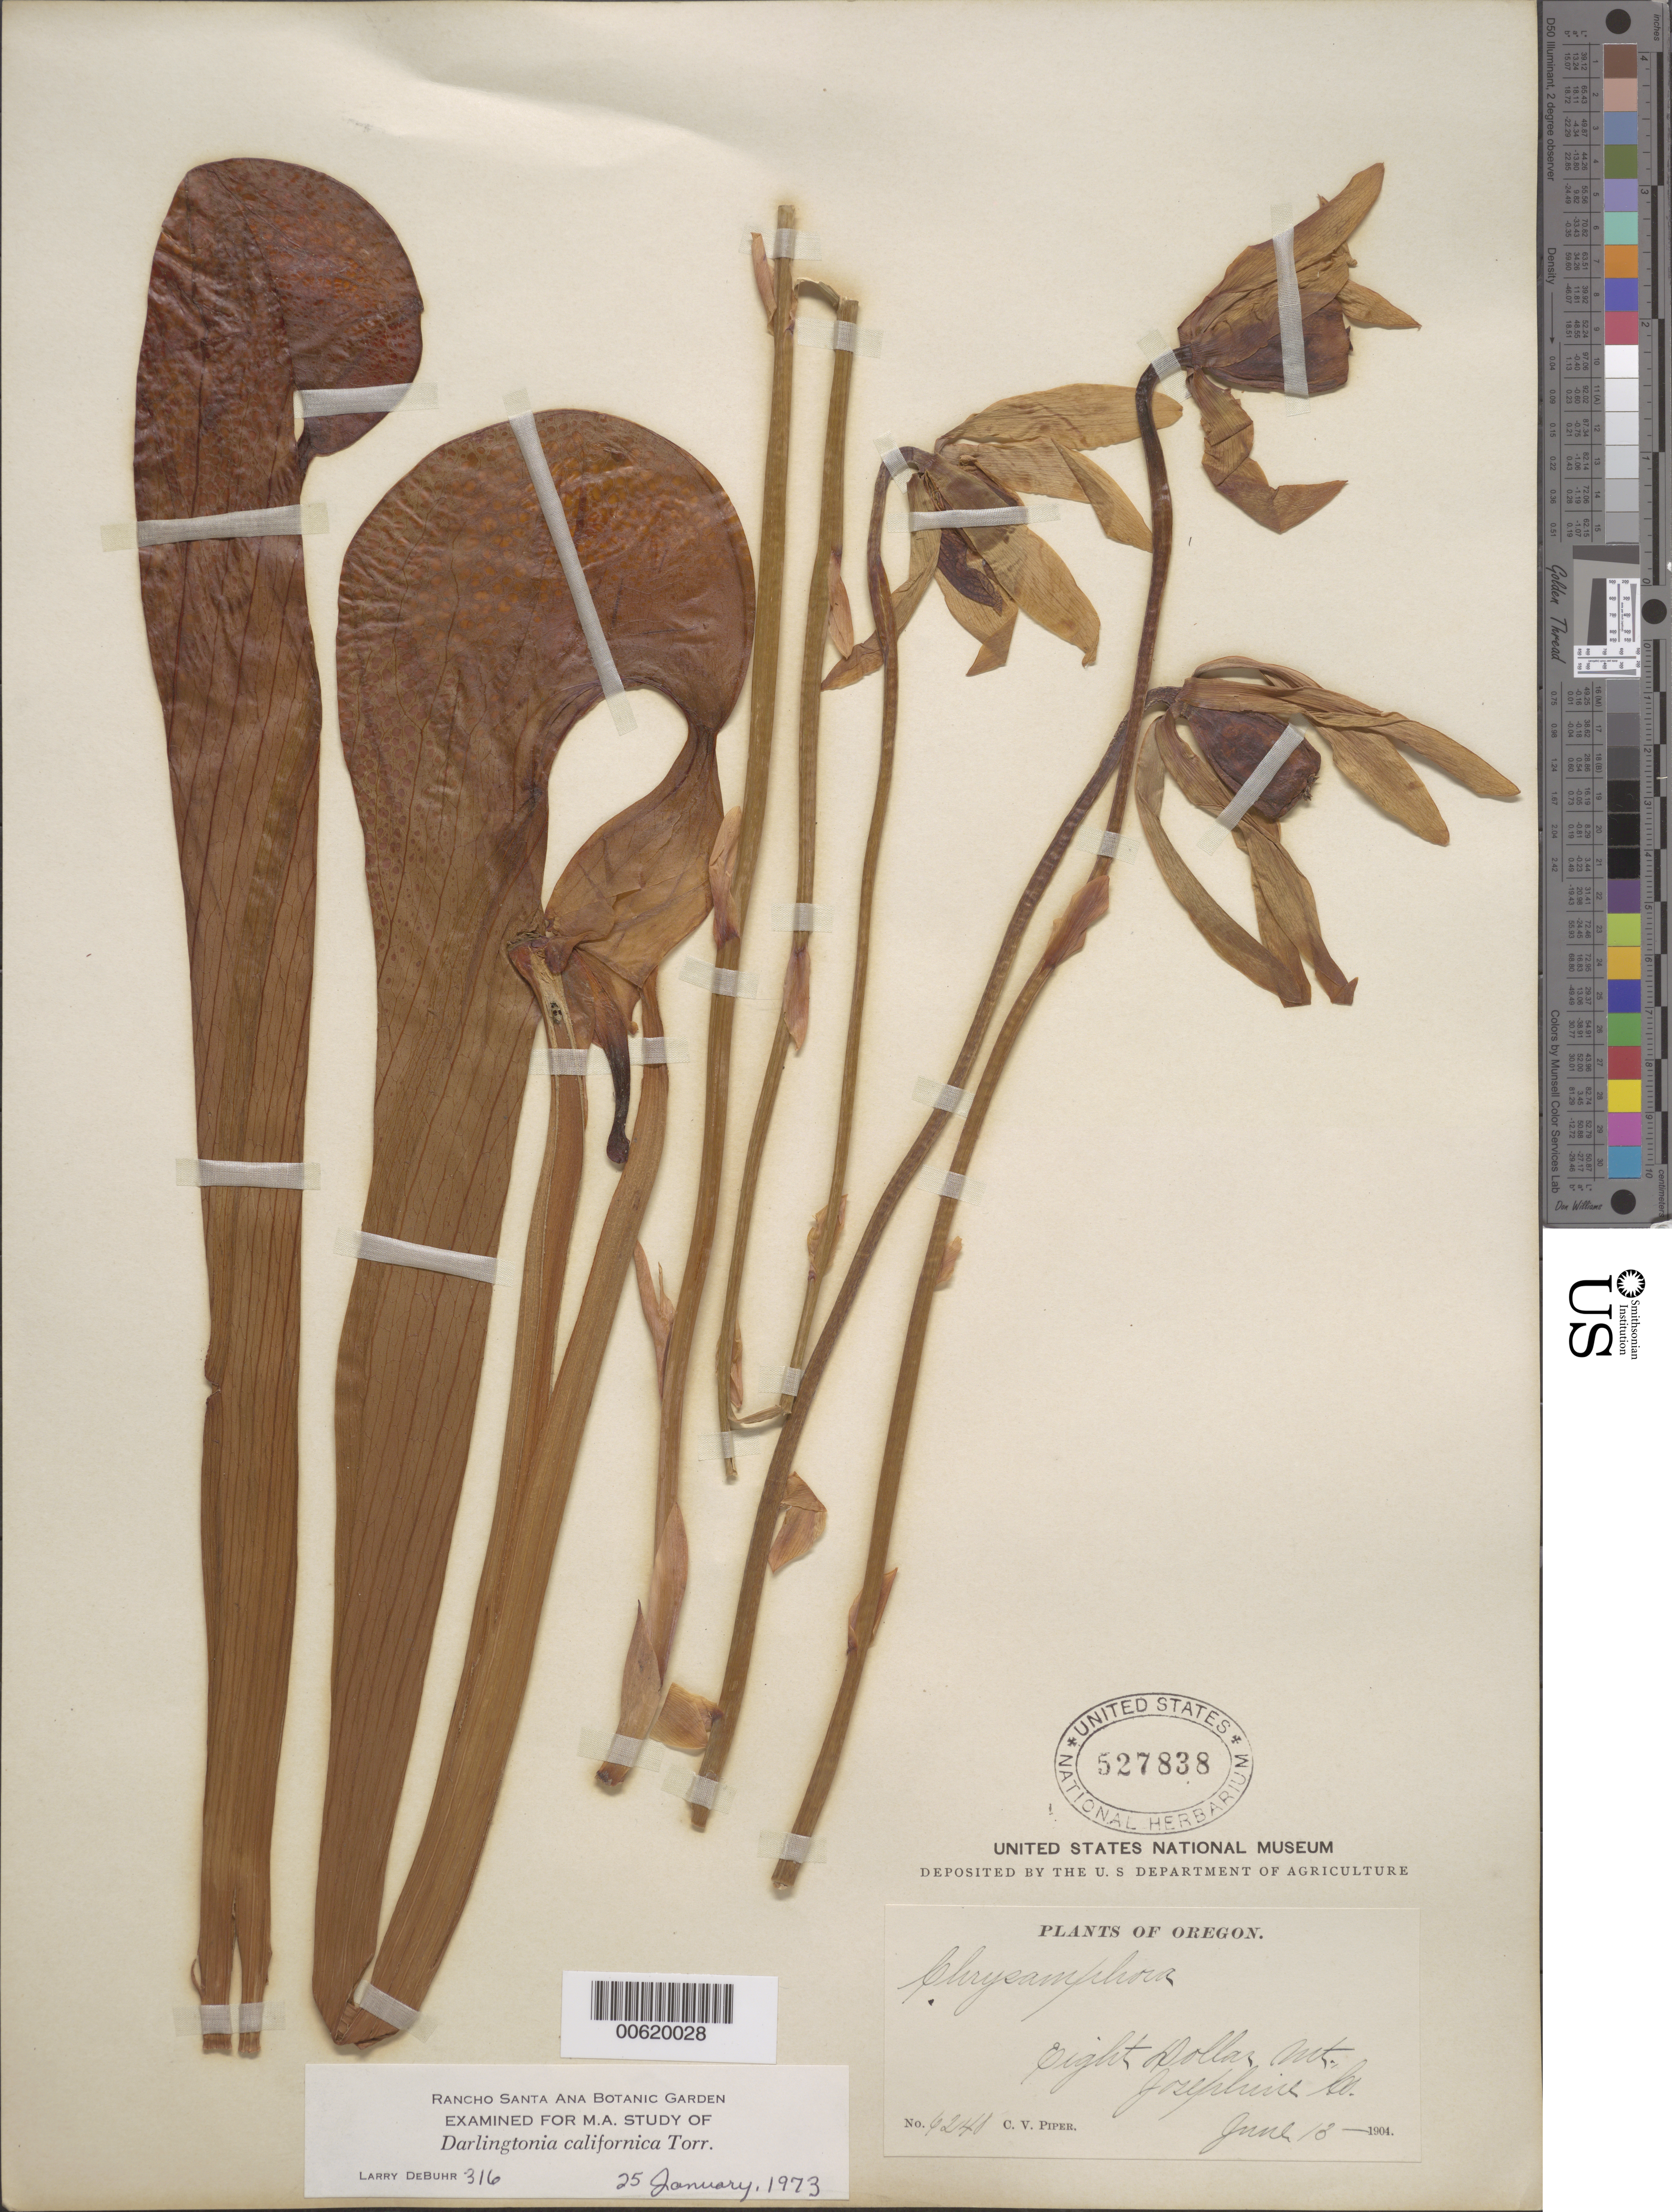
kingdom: Plantae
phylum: Tracheophyta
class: Magnoliopsida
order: Ericales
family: Sarraceniaceae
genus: Darlingtonia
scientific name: Darlingtonia californica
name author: Torr.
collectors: C. V. Piper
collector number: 6240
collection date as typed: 13 Jun 1904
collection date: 1904-06-13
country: United States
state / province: Oregon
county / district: Josephine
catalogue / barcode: US 527838